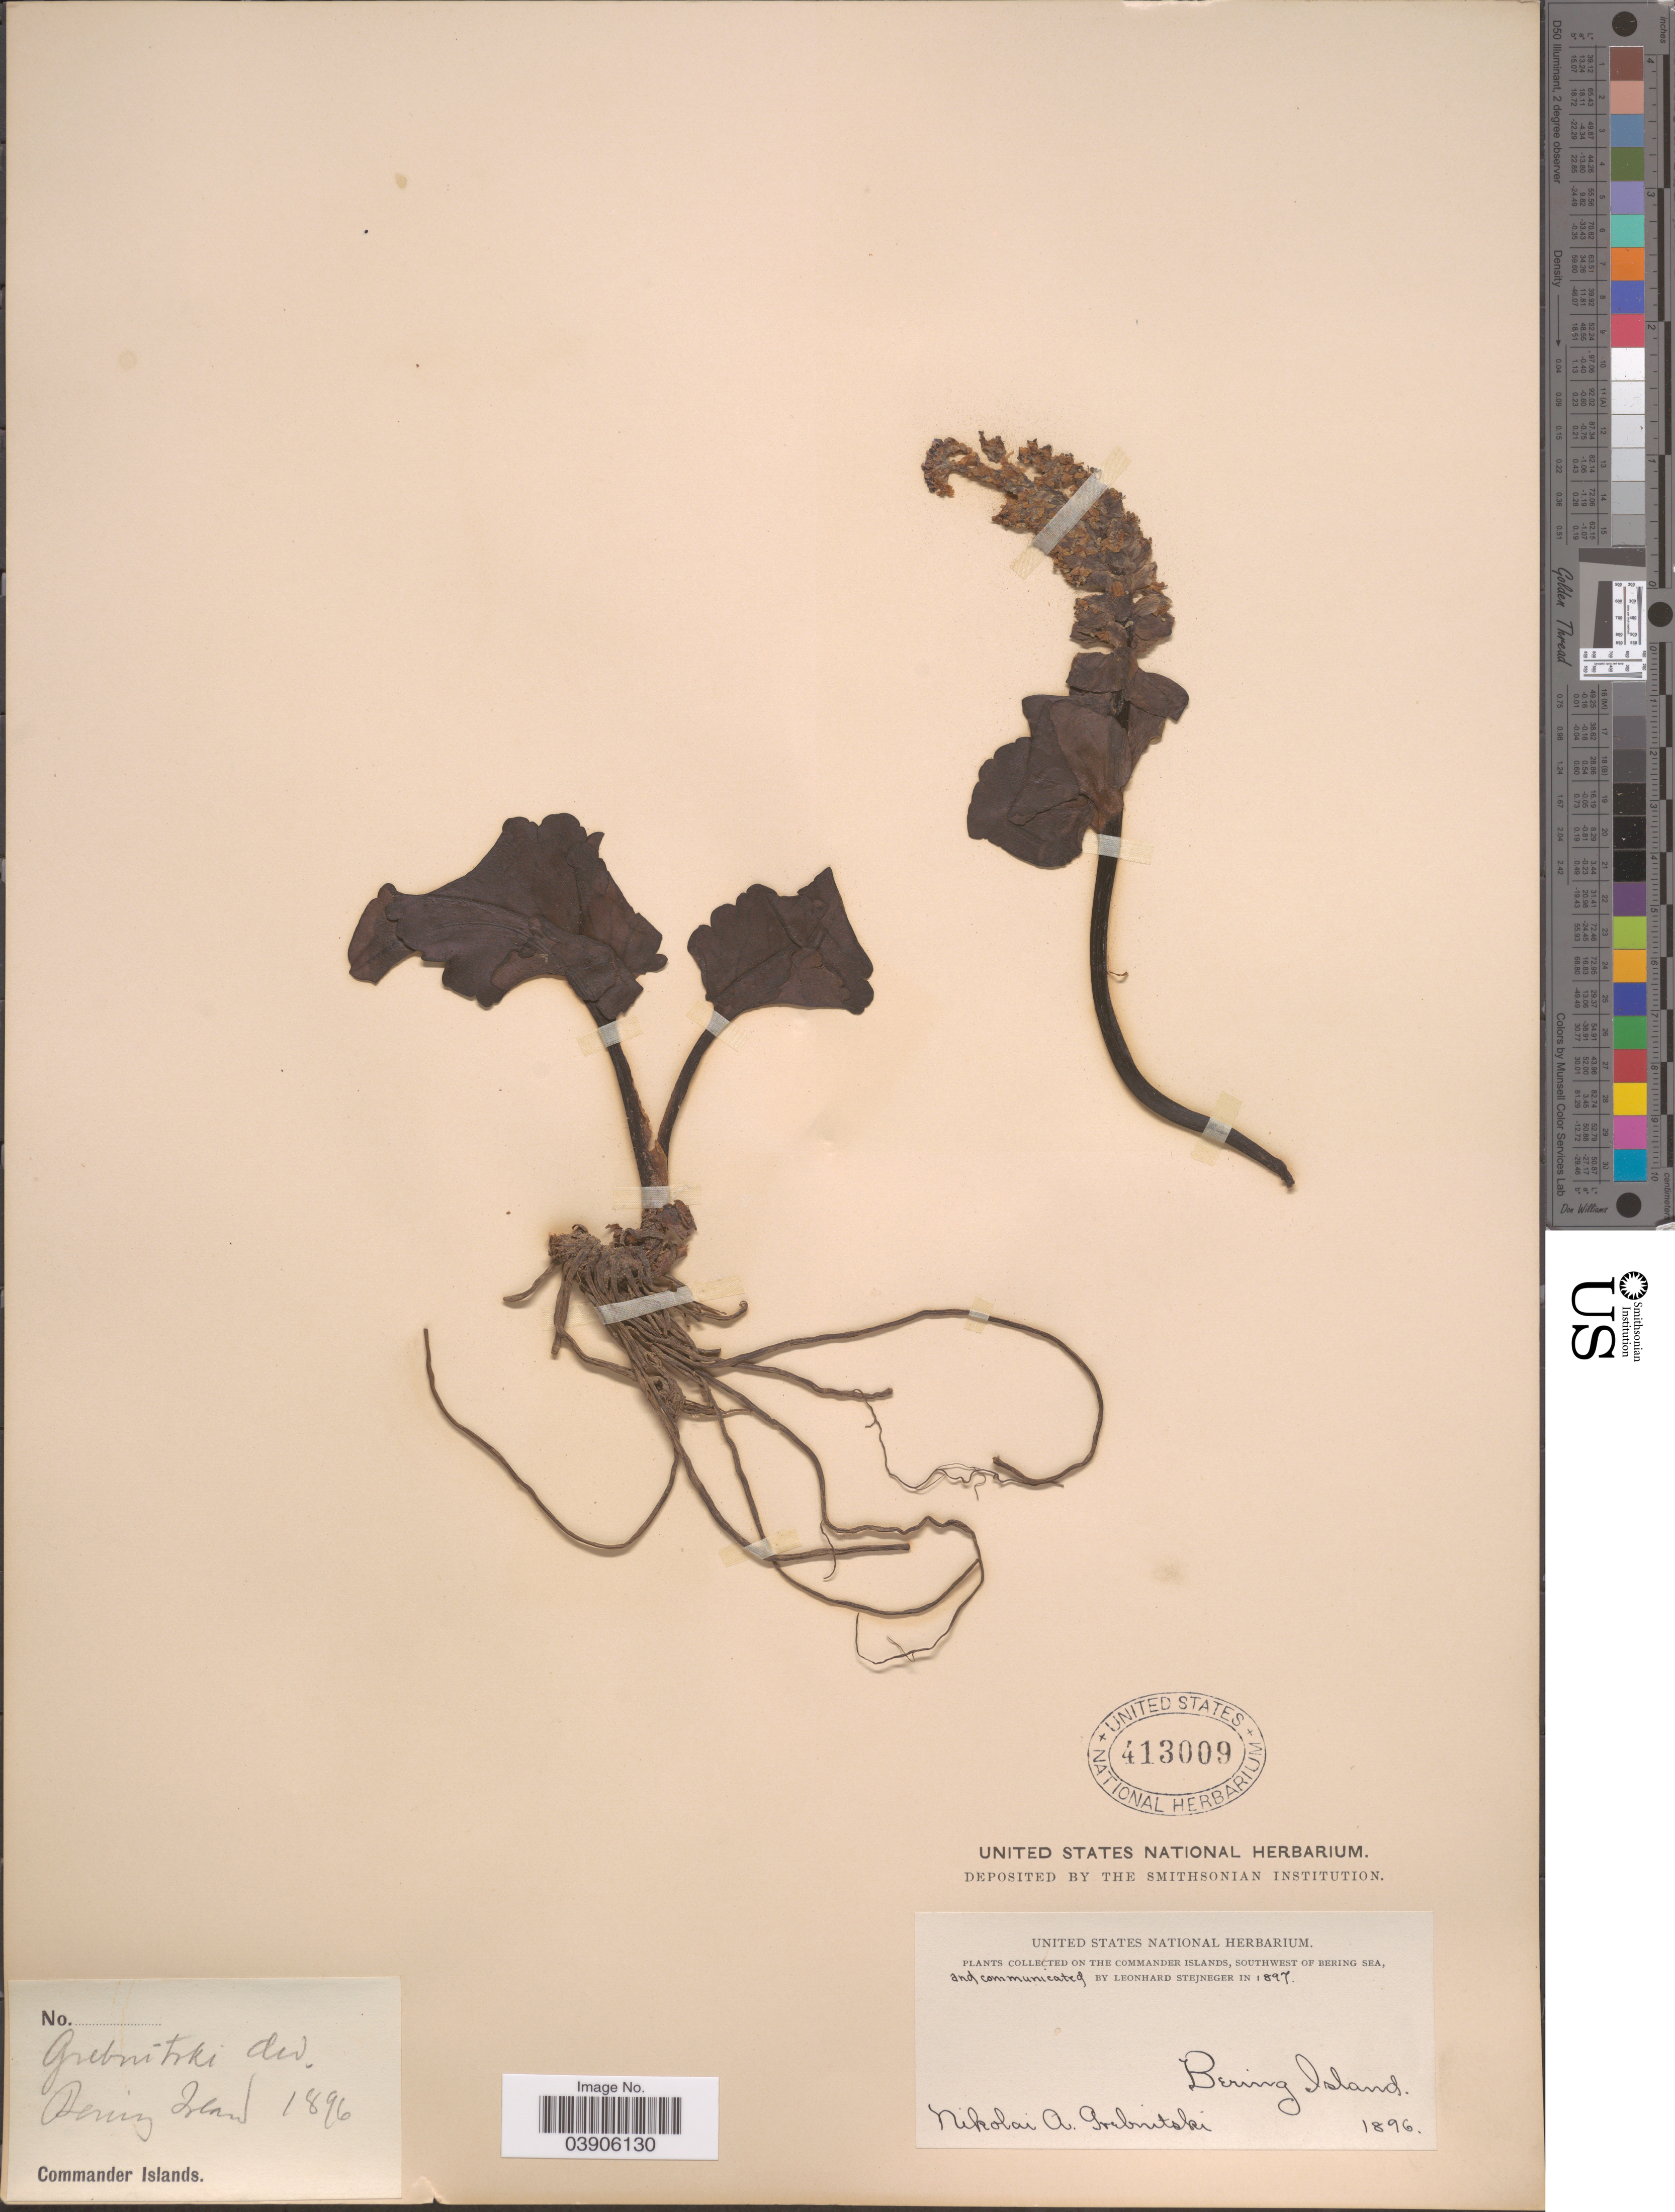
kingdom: Plantae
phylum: Tracheophyta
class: Magnoliopsida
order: Lamiales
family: Plantaginaceae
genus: Lagotis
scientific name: Lagotis glauca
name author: Gaertn.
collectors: N. Grebritski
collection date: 1896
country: Russian Federation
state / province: Kamchatka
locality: On the Commander Island, southwest of Bering Sea. Bering Island.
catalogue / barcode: US 413009